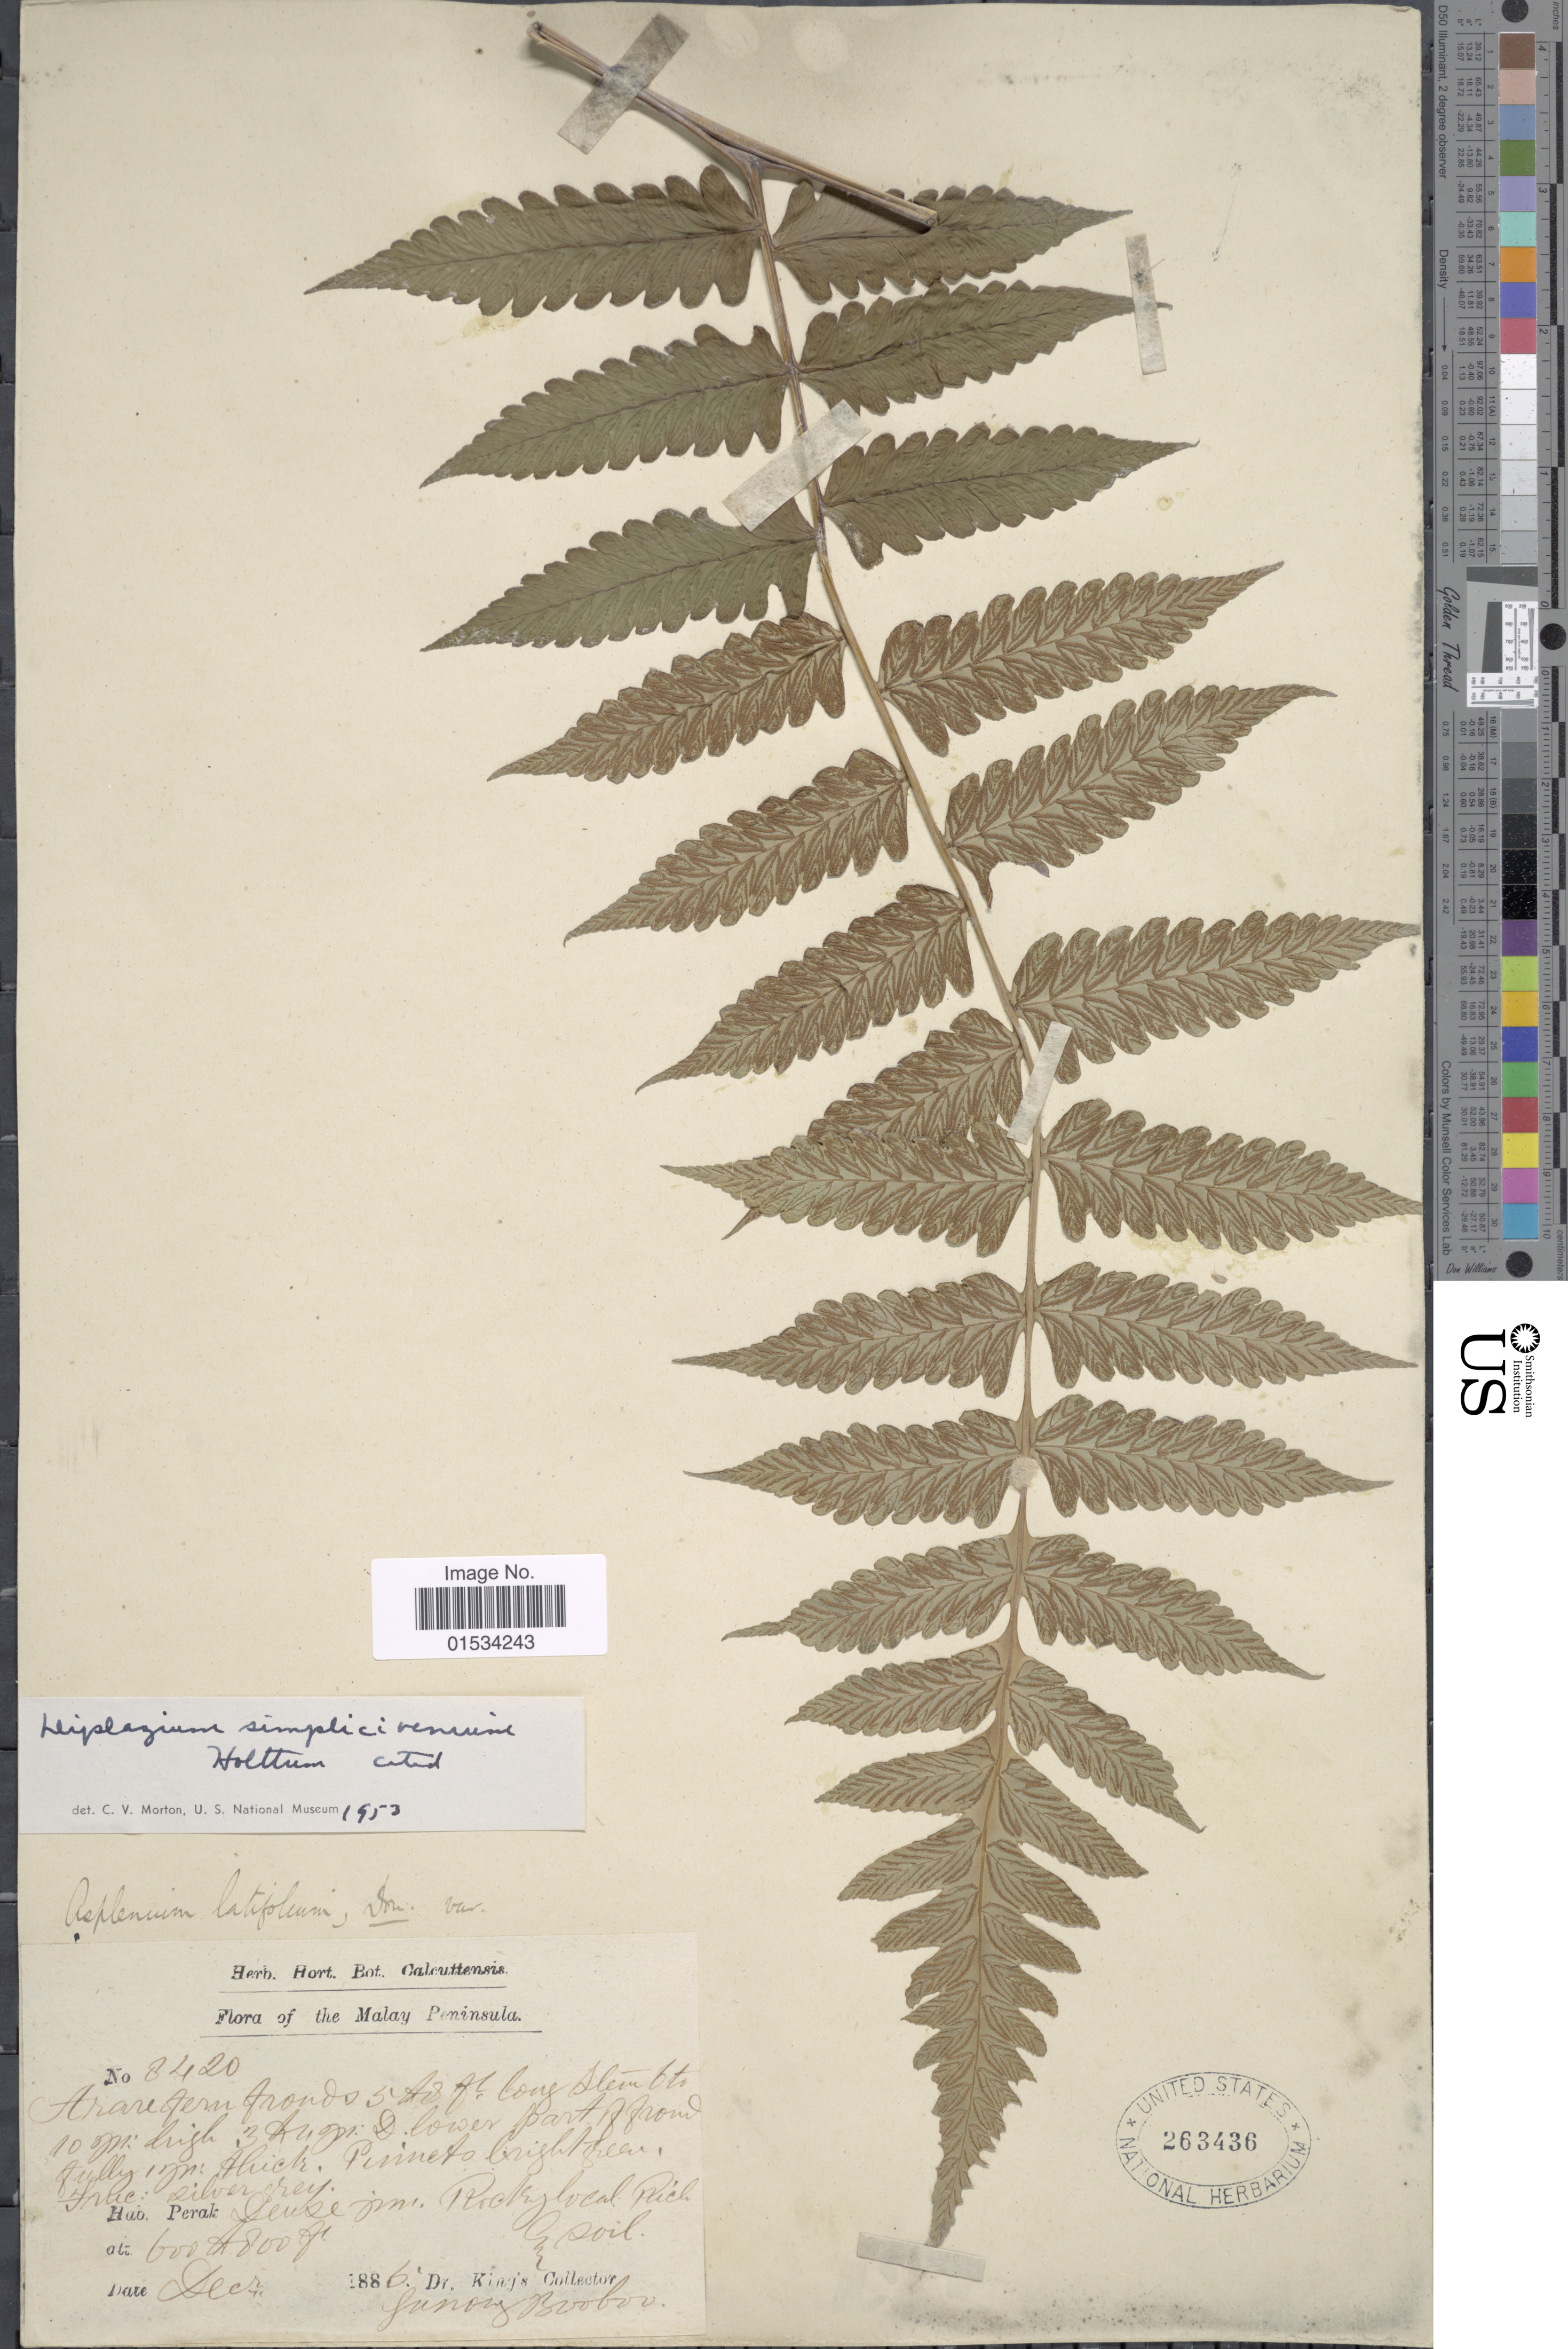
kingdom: Plantae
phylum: Tracheophyta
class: Polypodiopsida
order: Polypodiales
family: Athyriaceae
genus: Diplazium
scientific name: Diplazium simplicivenium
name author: Holttum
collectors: G. King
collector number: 8420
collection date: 1886-12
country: Malaysia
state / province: Perak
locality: Leuze jem, Rock local Rich [interpreted]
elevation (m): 183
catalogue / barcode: US 263436